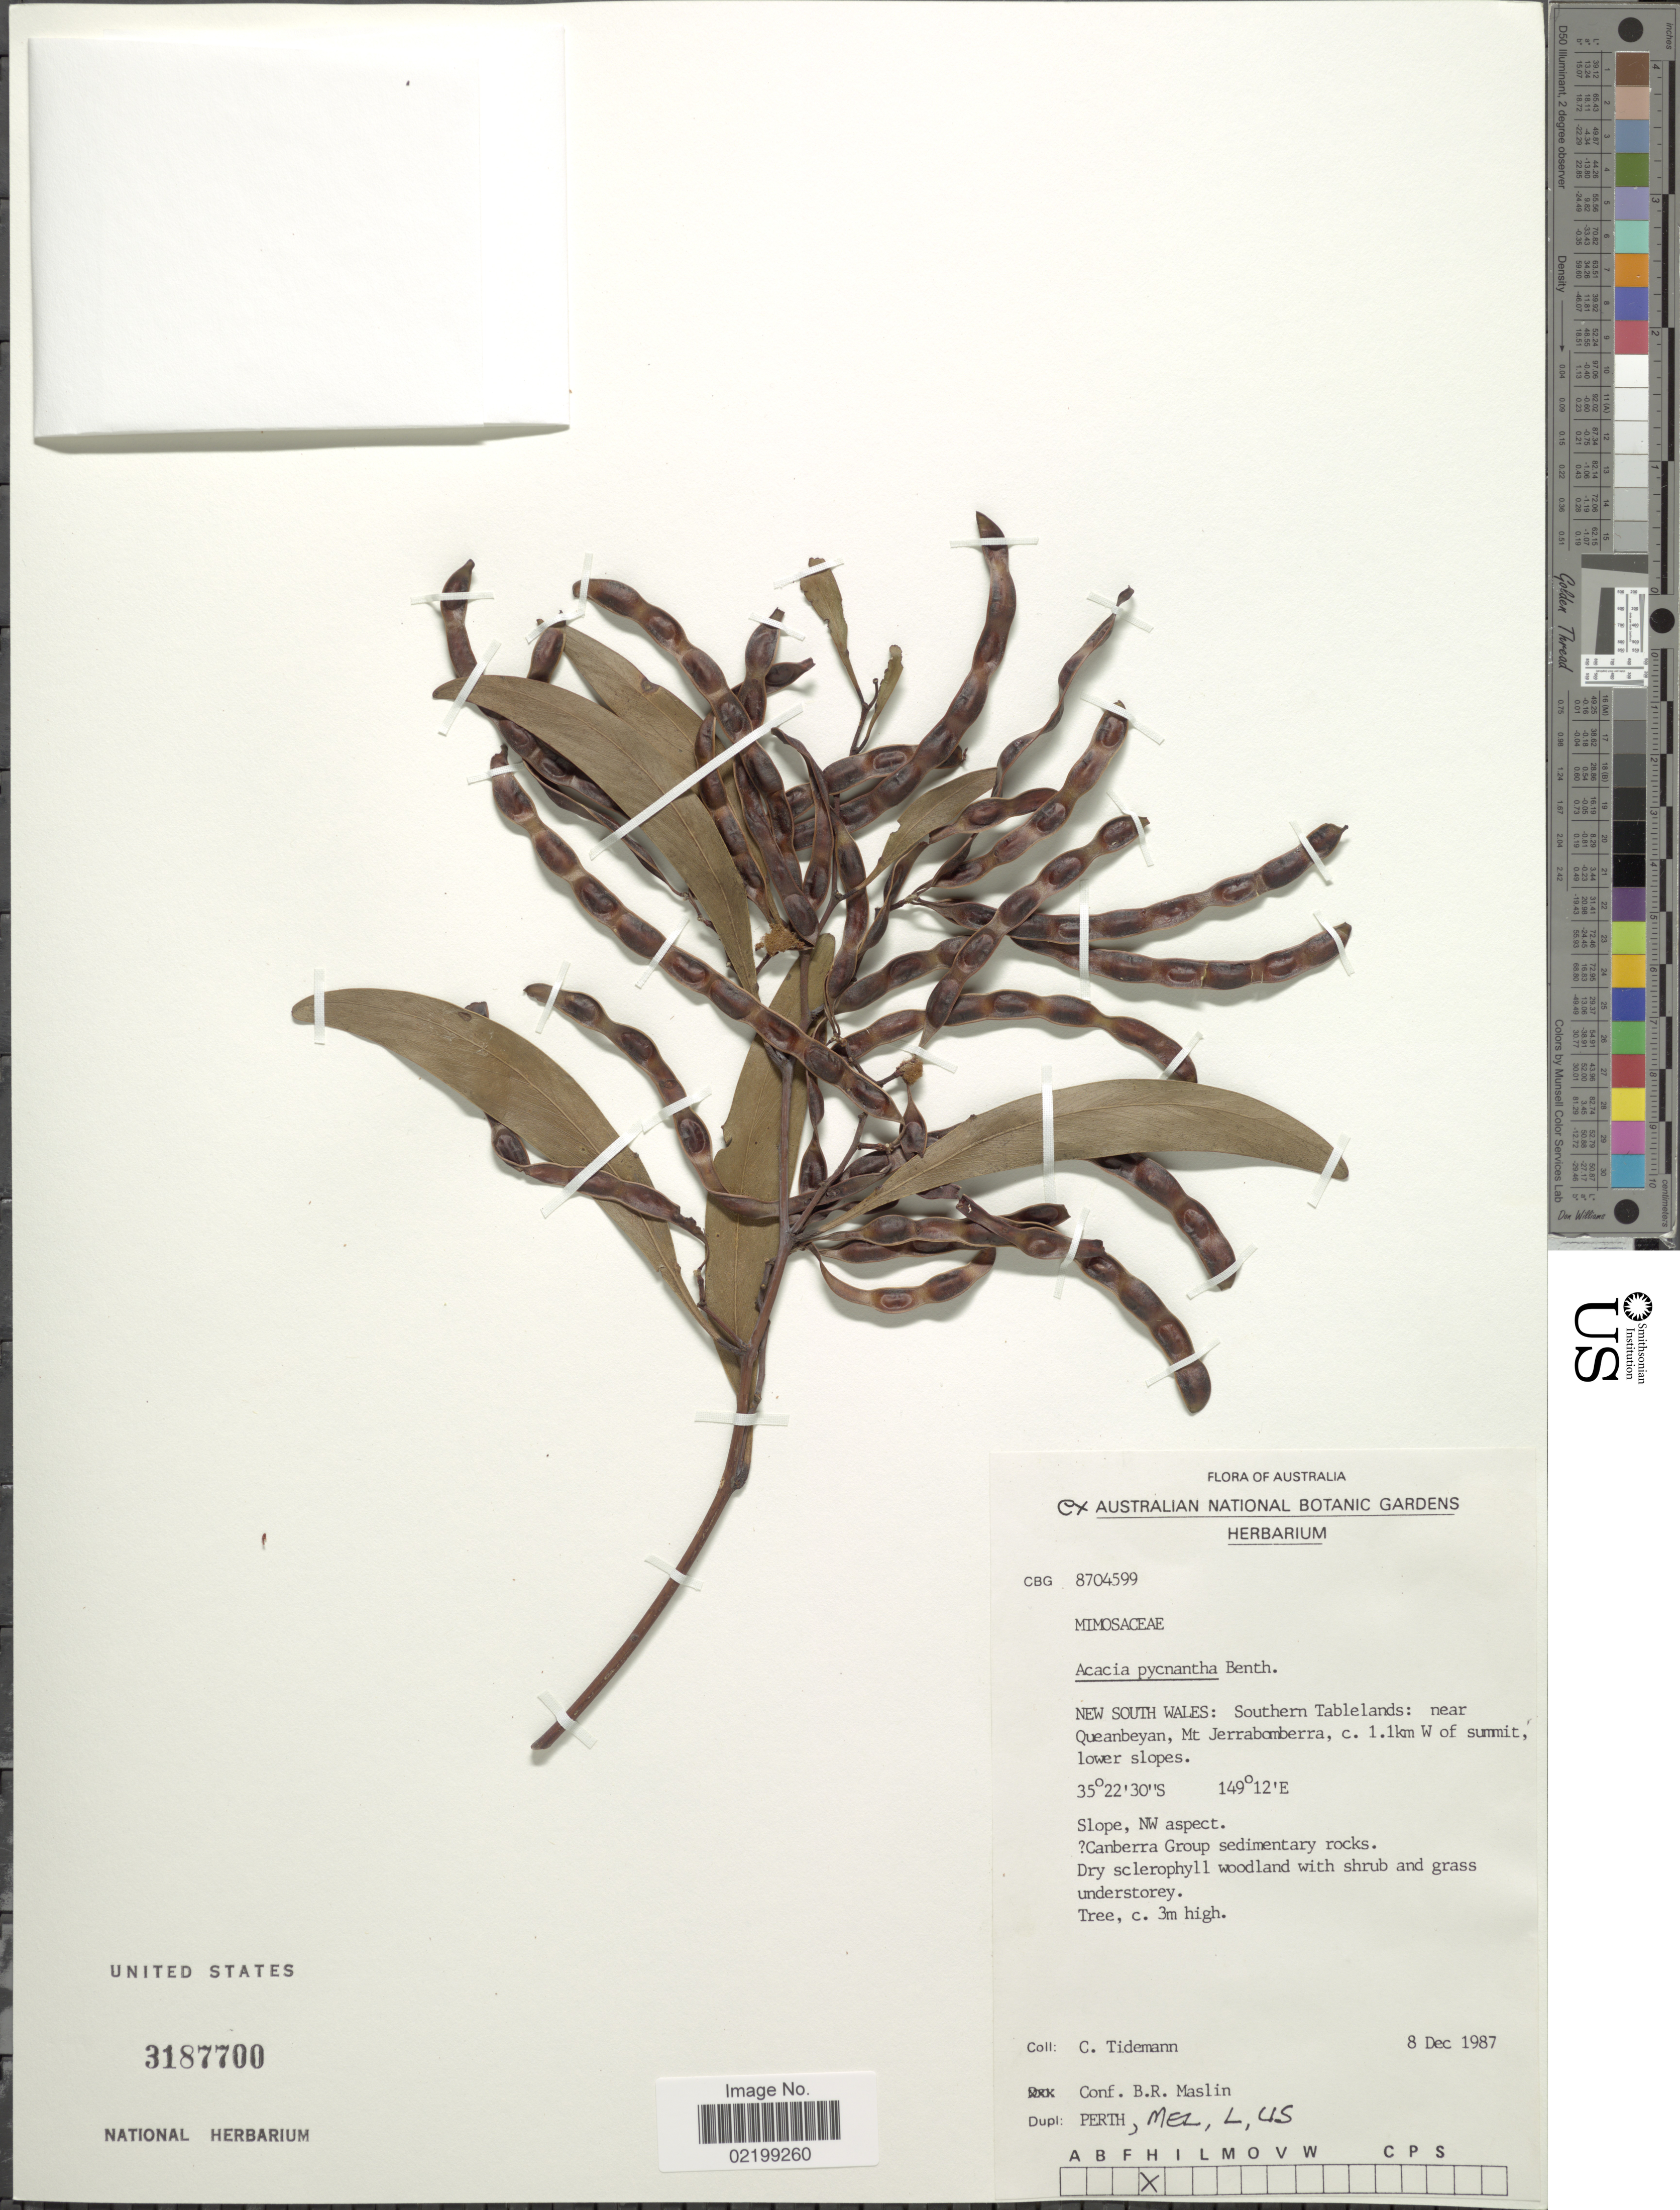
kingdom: Plantae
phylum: Tracheophyta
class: Magnoliopsida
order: Fabales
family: Fabaceae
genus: Acacia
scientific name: Acacia pycnantha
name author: Benth.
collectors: C. Tidemann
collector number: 8704599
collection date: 1987-12-08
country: Australia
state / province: New South Wales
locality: Southern Tablelands: near Queanbeyan, Mt. Jerrabomberra, c. 1.1km W of summit, lower slopes, Slope, NW aspect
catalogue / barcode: US 3187700